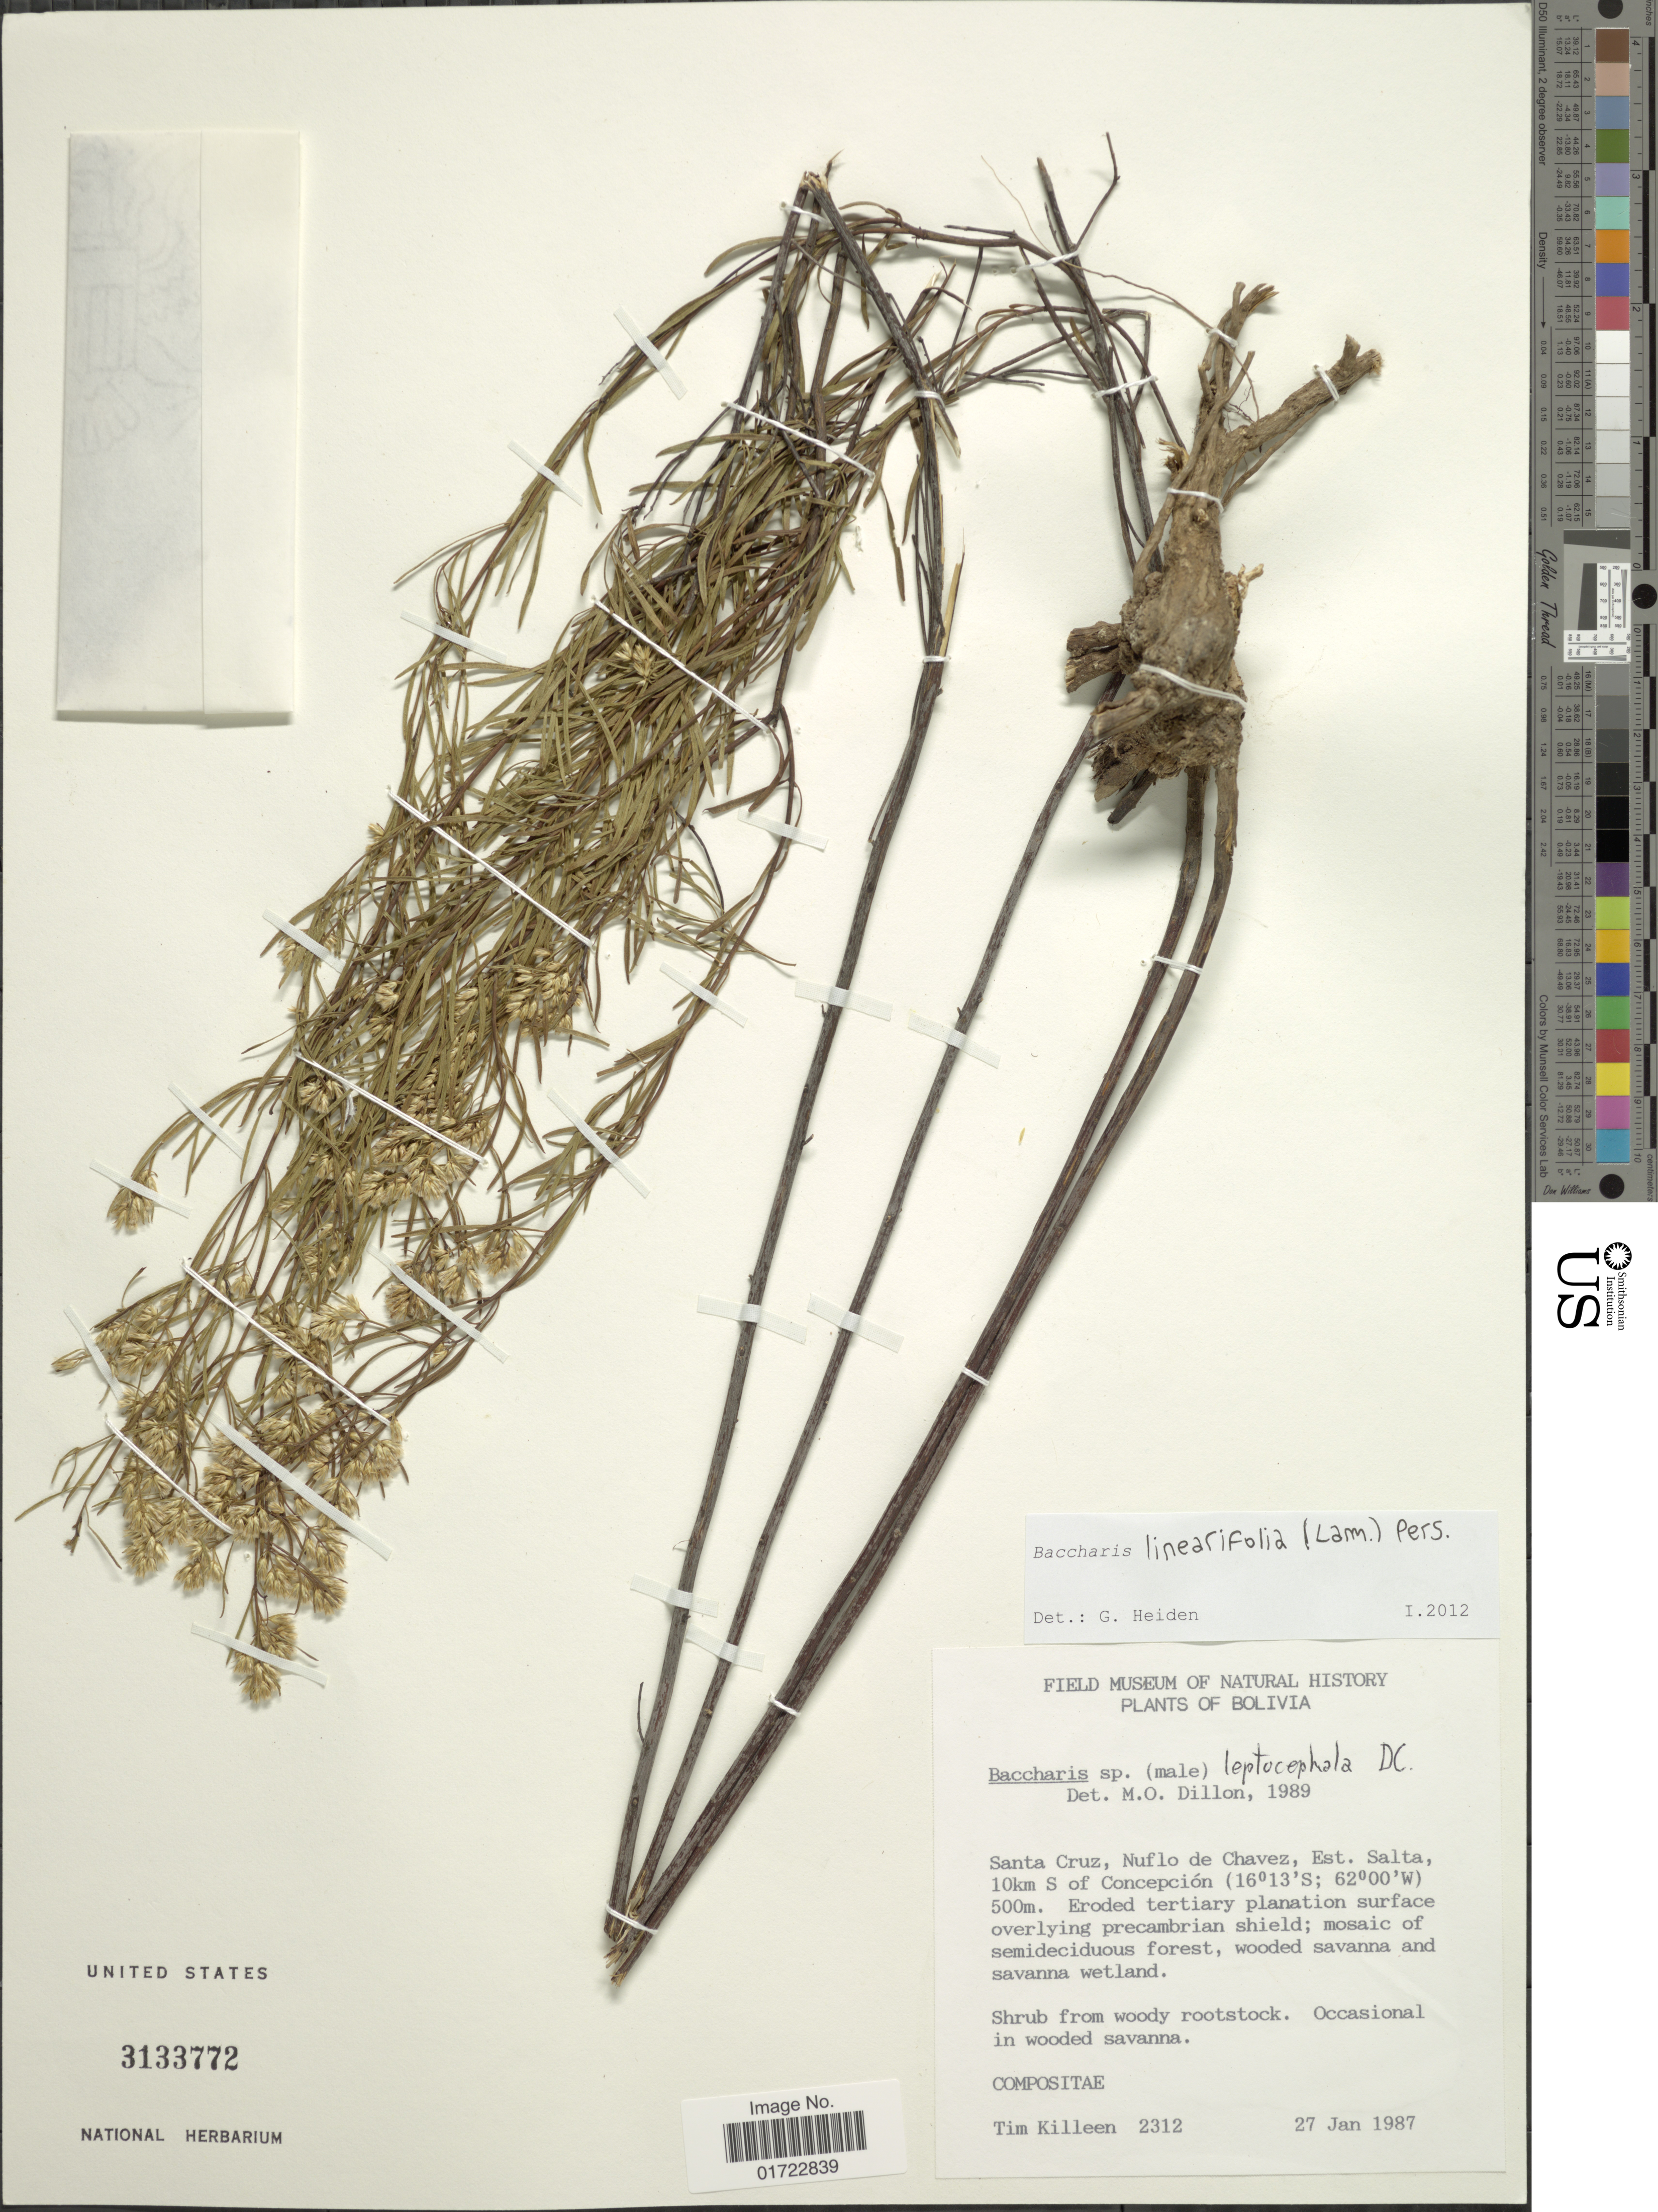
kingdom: Plantae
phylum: Tracheophyta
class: Magnoliopsida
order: Asterales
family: Asteraceae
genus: Baccharis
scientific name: Baccharis linearifolia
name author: (Lam.) Pers.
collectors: T. J. Killeen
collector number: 2312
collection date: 1987-01-27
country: Bolivia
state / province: Santa Cruz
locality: Nuflo de Chavez, Est. Salta, 10km S of Concepción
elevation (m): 500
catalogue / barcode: US 3133772